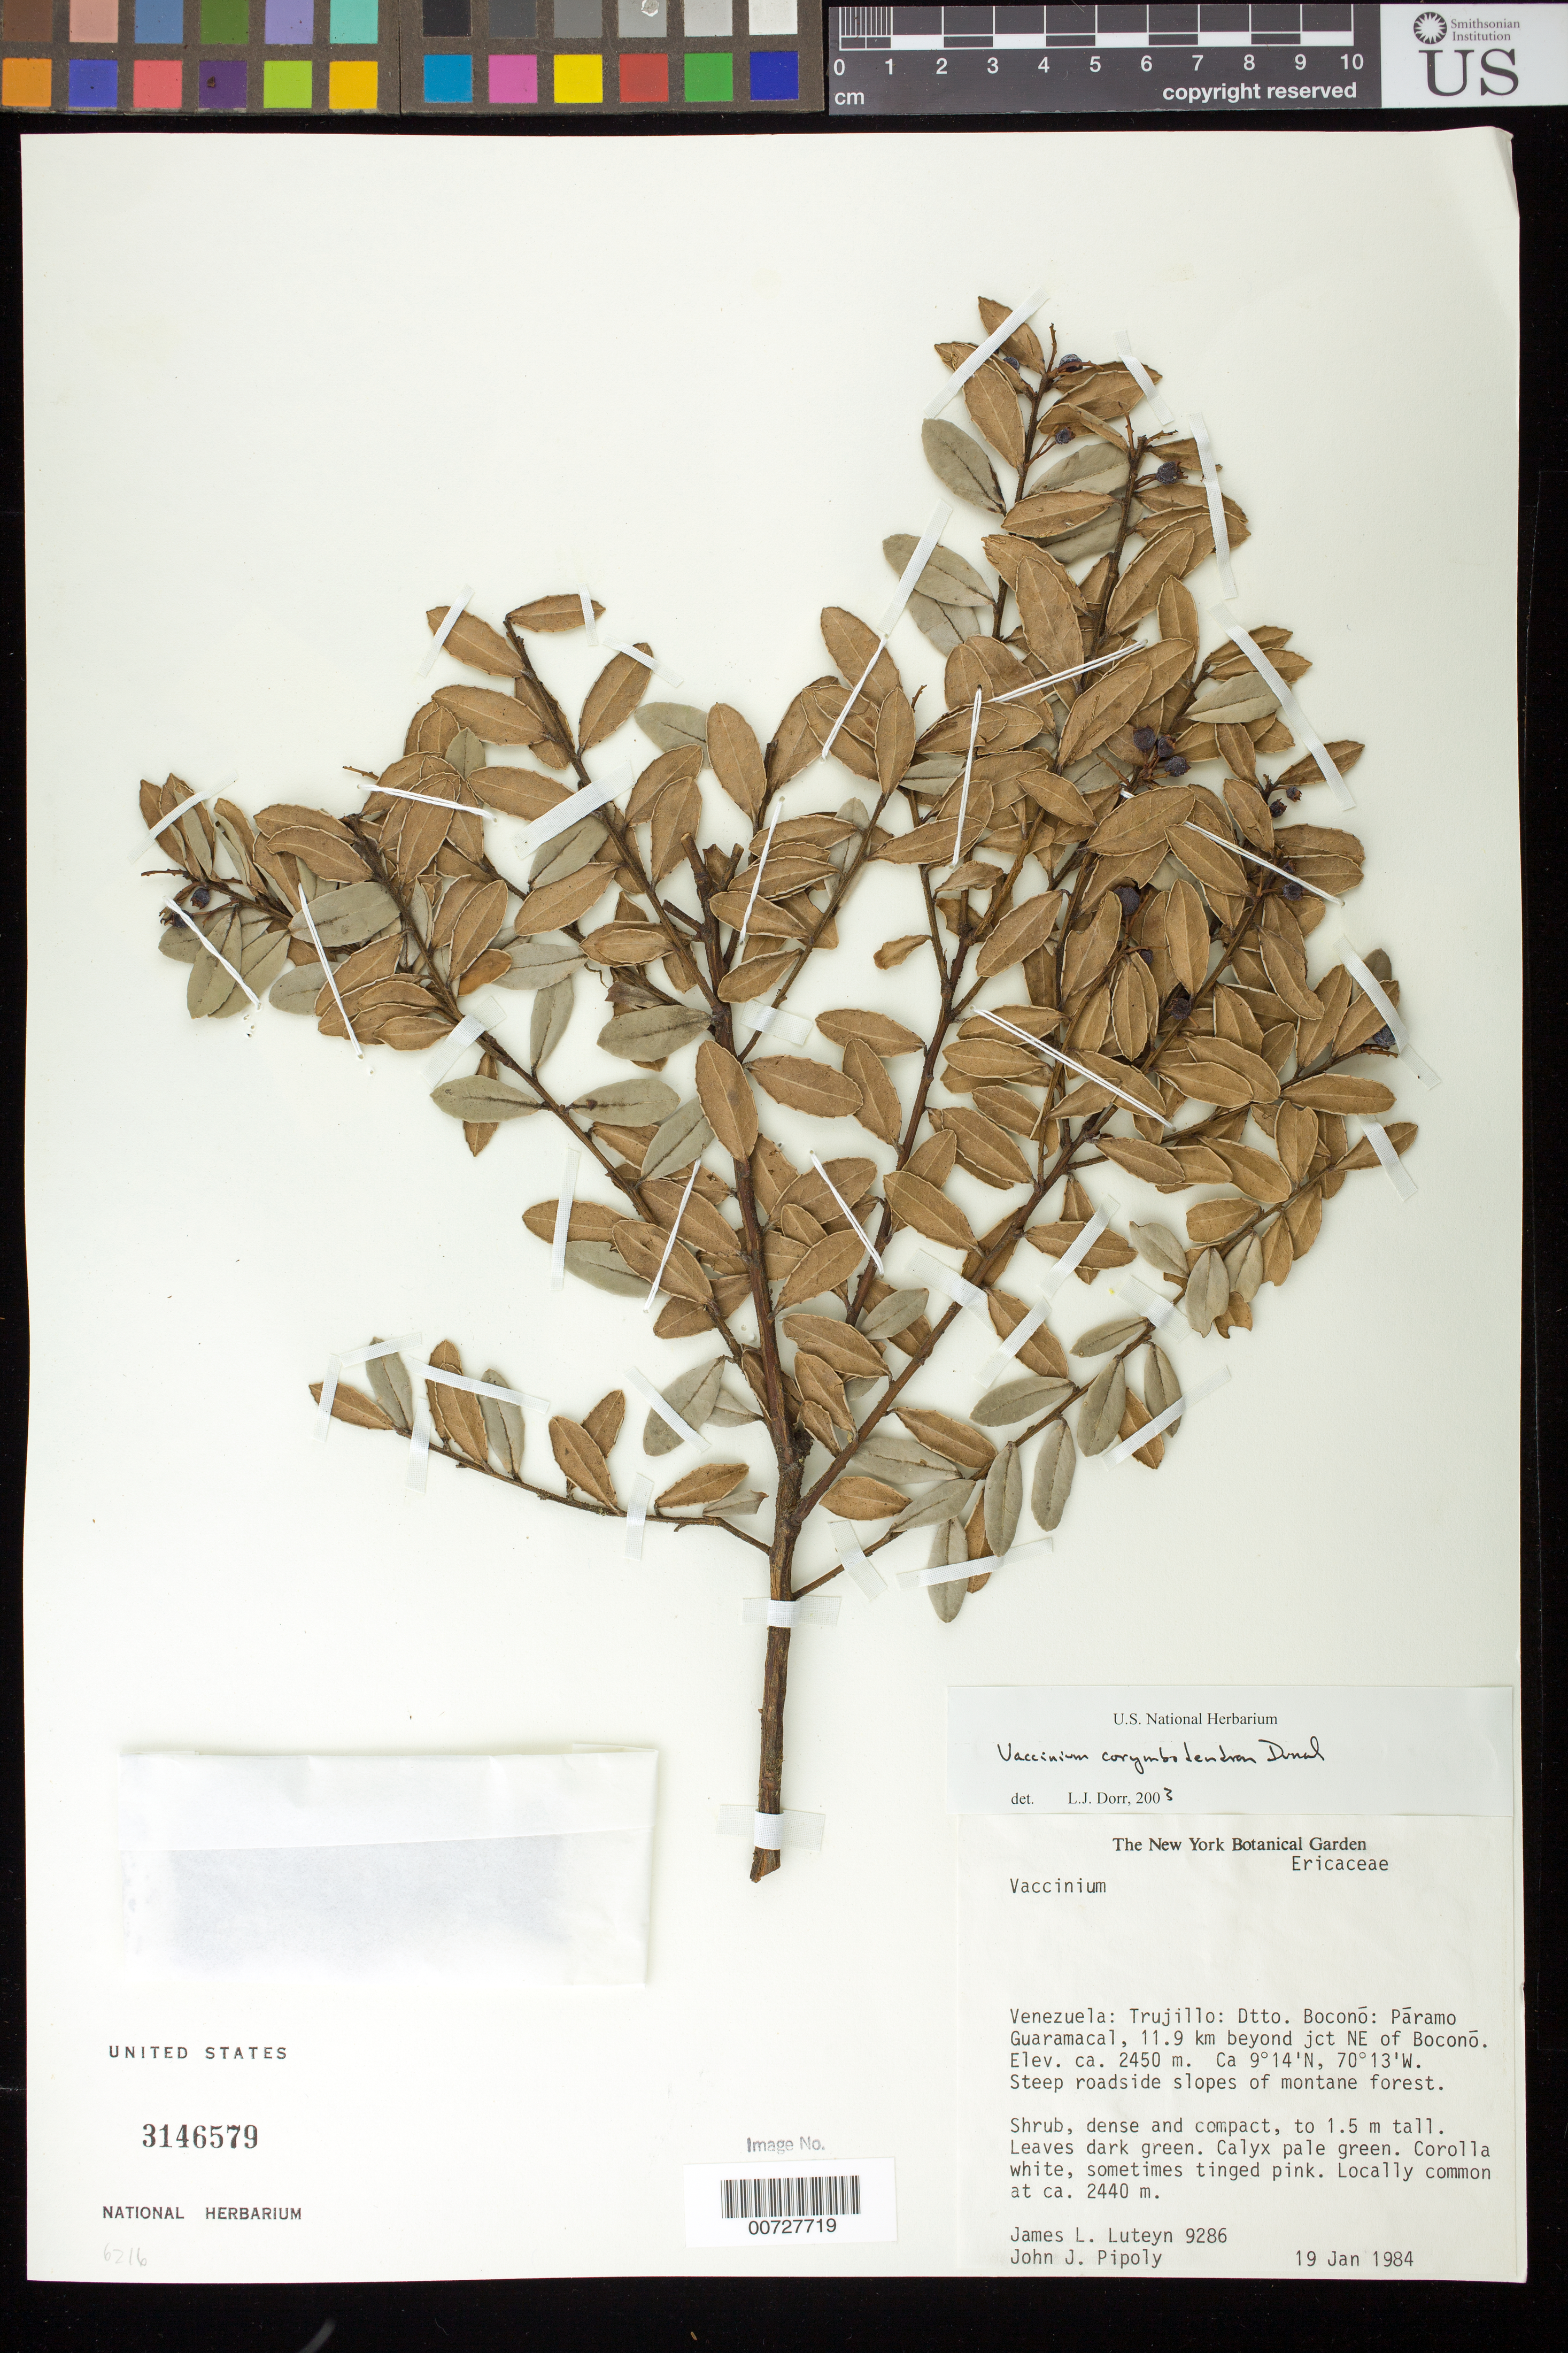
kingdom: Plantae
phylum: Tracheophyta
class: Magnoliopsida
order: Ericales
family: Ericaceae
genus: Vaccinium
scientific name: Vaccinium floribundum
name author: Kunth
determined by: Dorr, L. J., (BOT), Smithsonian Institution - National Museum of Natural History (UNITED STATES)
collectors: J. L. Luteyn & J. J. Pipoly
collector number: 9286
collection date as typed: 19 Jan 1984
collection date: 1984-01-19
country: Venezuela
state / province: Trujillo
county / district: Boconó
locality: Páramo de Guaramacal, 11.9 km beyond jct NE of Boconó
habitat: Steep roadside slopes of montane forest.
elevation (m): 2450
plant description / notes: NY, US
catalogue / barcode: US 3146579